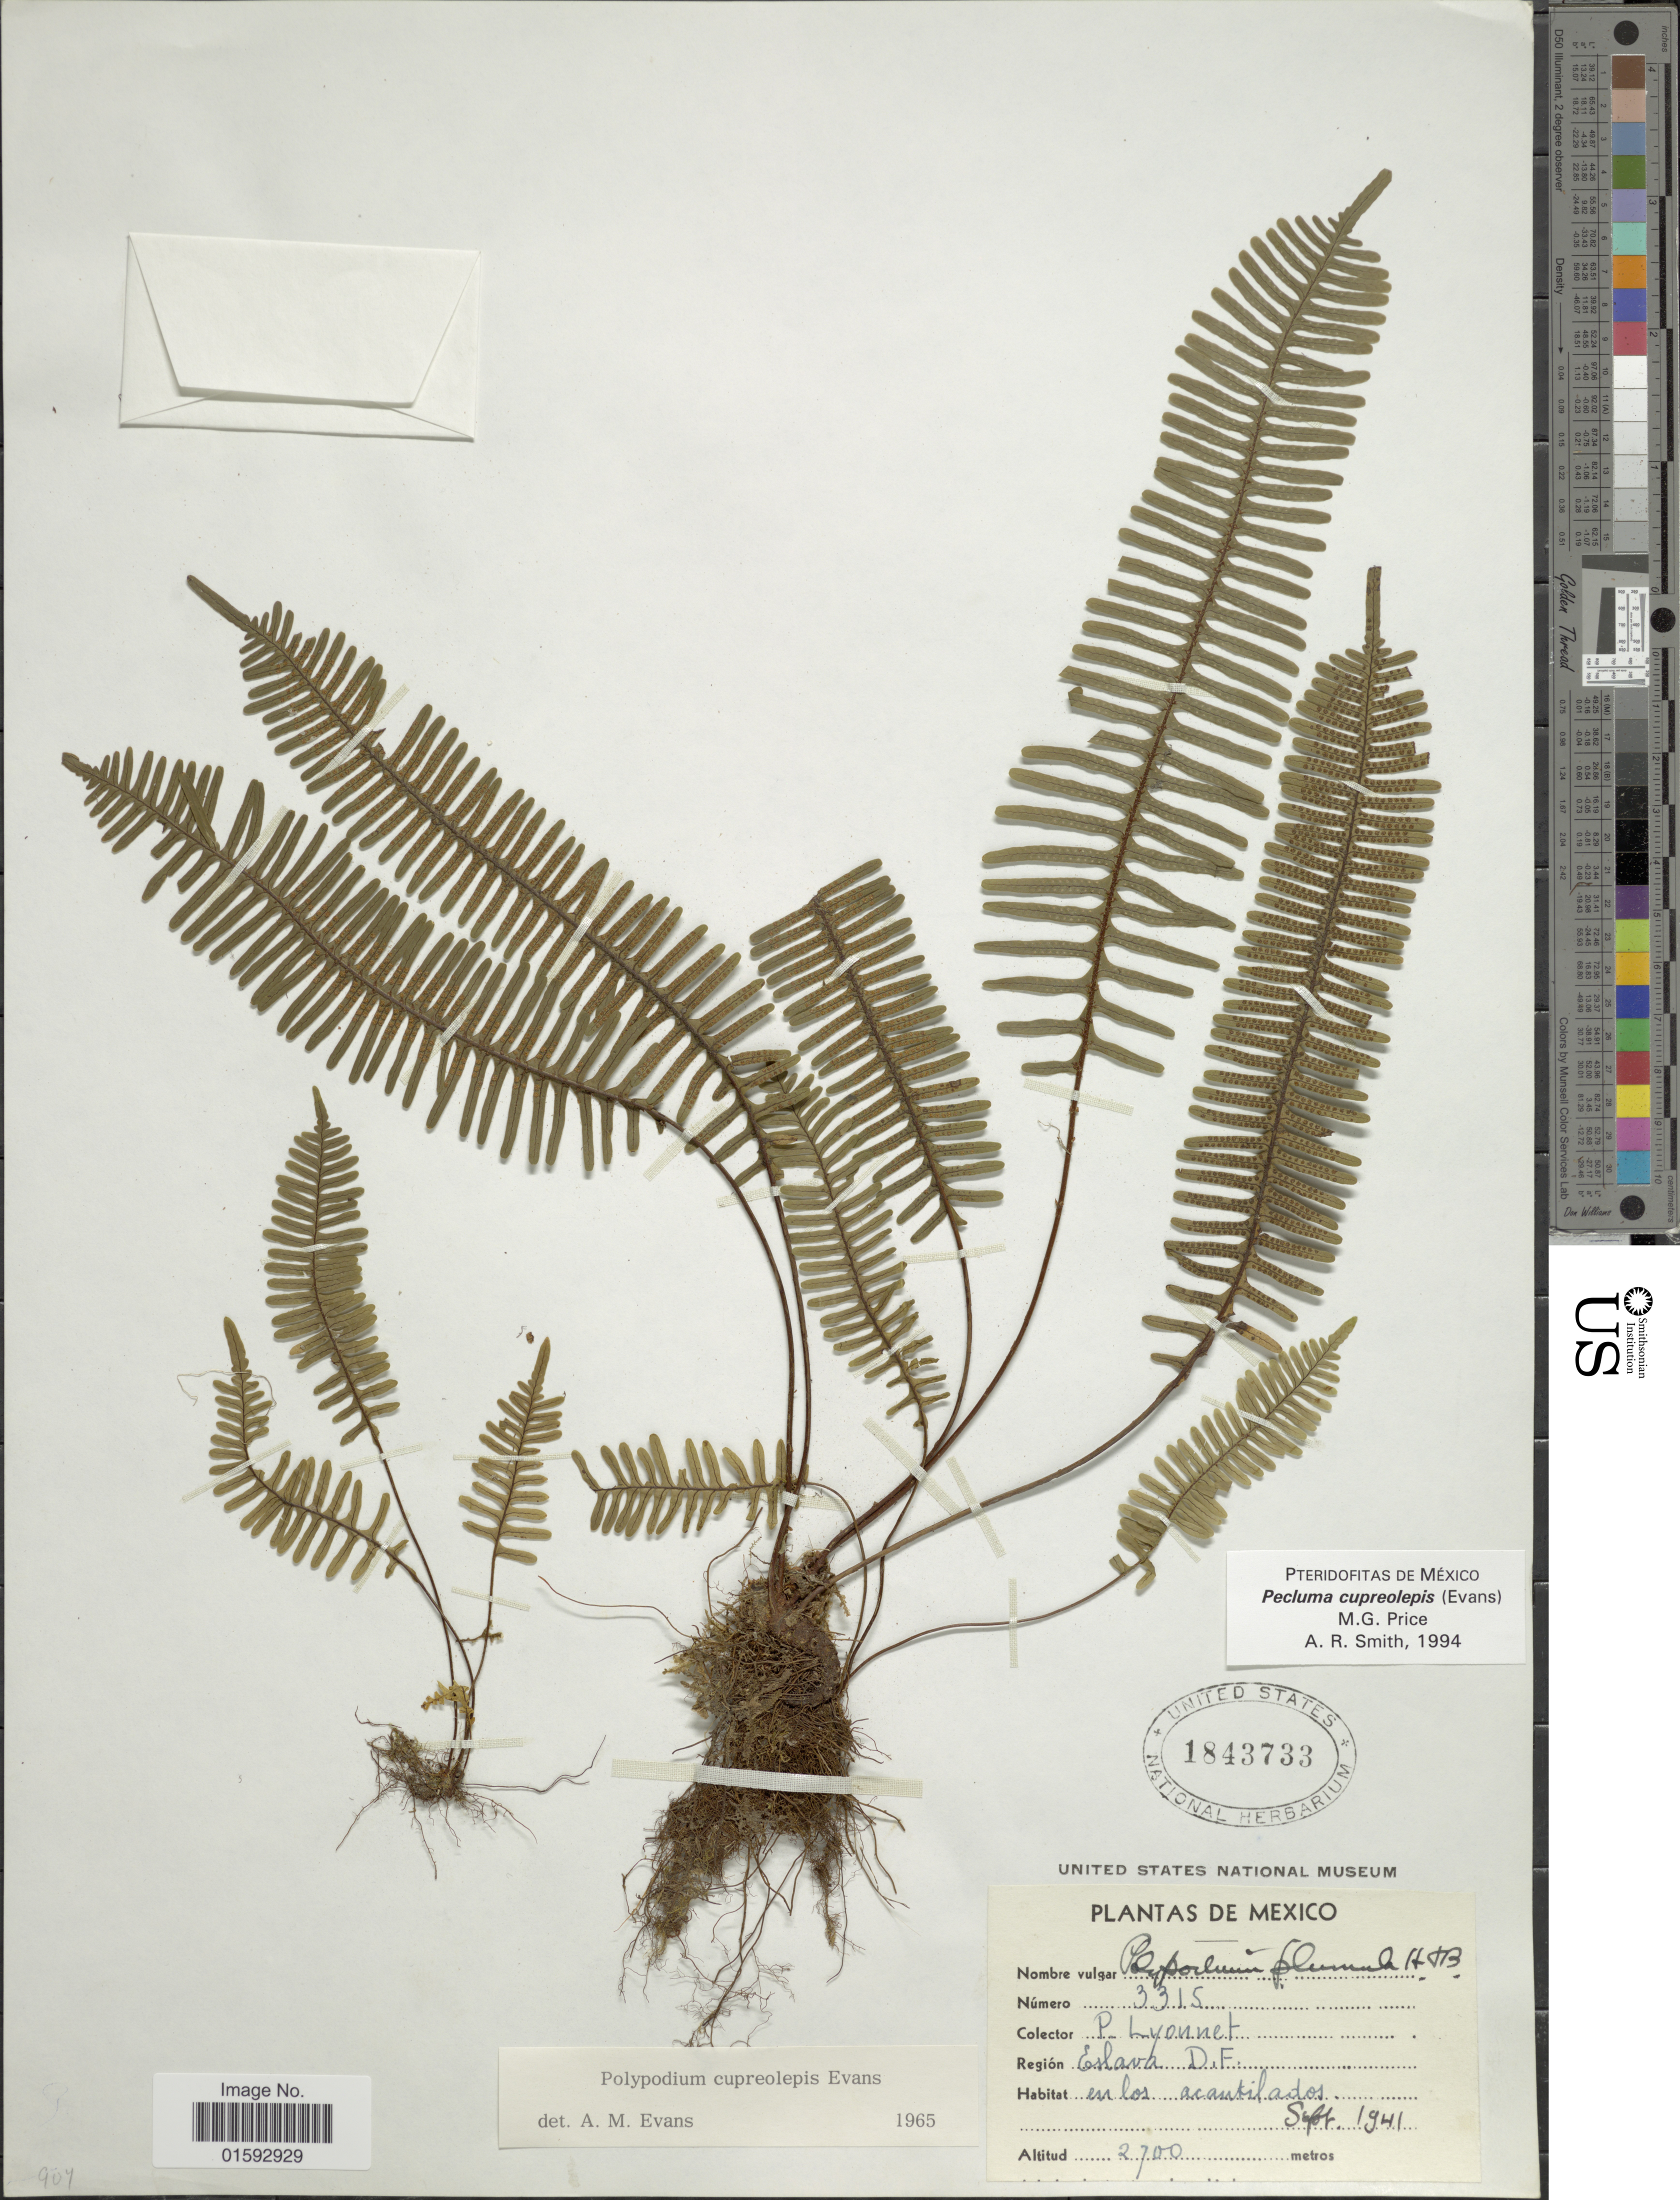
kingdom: Plantae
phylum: Tracheophyta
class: Polypodiopsida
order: Polypodiales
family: Polypodiaceae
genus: Pecluma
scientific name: Pecluma cupreolepis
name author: (A.M. Evans) M.G. Price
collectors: P. Lyonnet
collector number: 3315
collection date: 1941-09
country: Mexico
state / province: Distrito Federal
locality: Enslava D.F.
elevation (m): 2700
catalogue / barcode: US 1843733